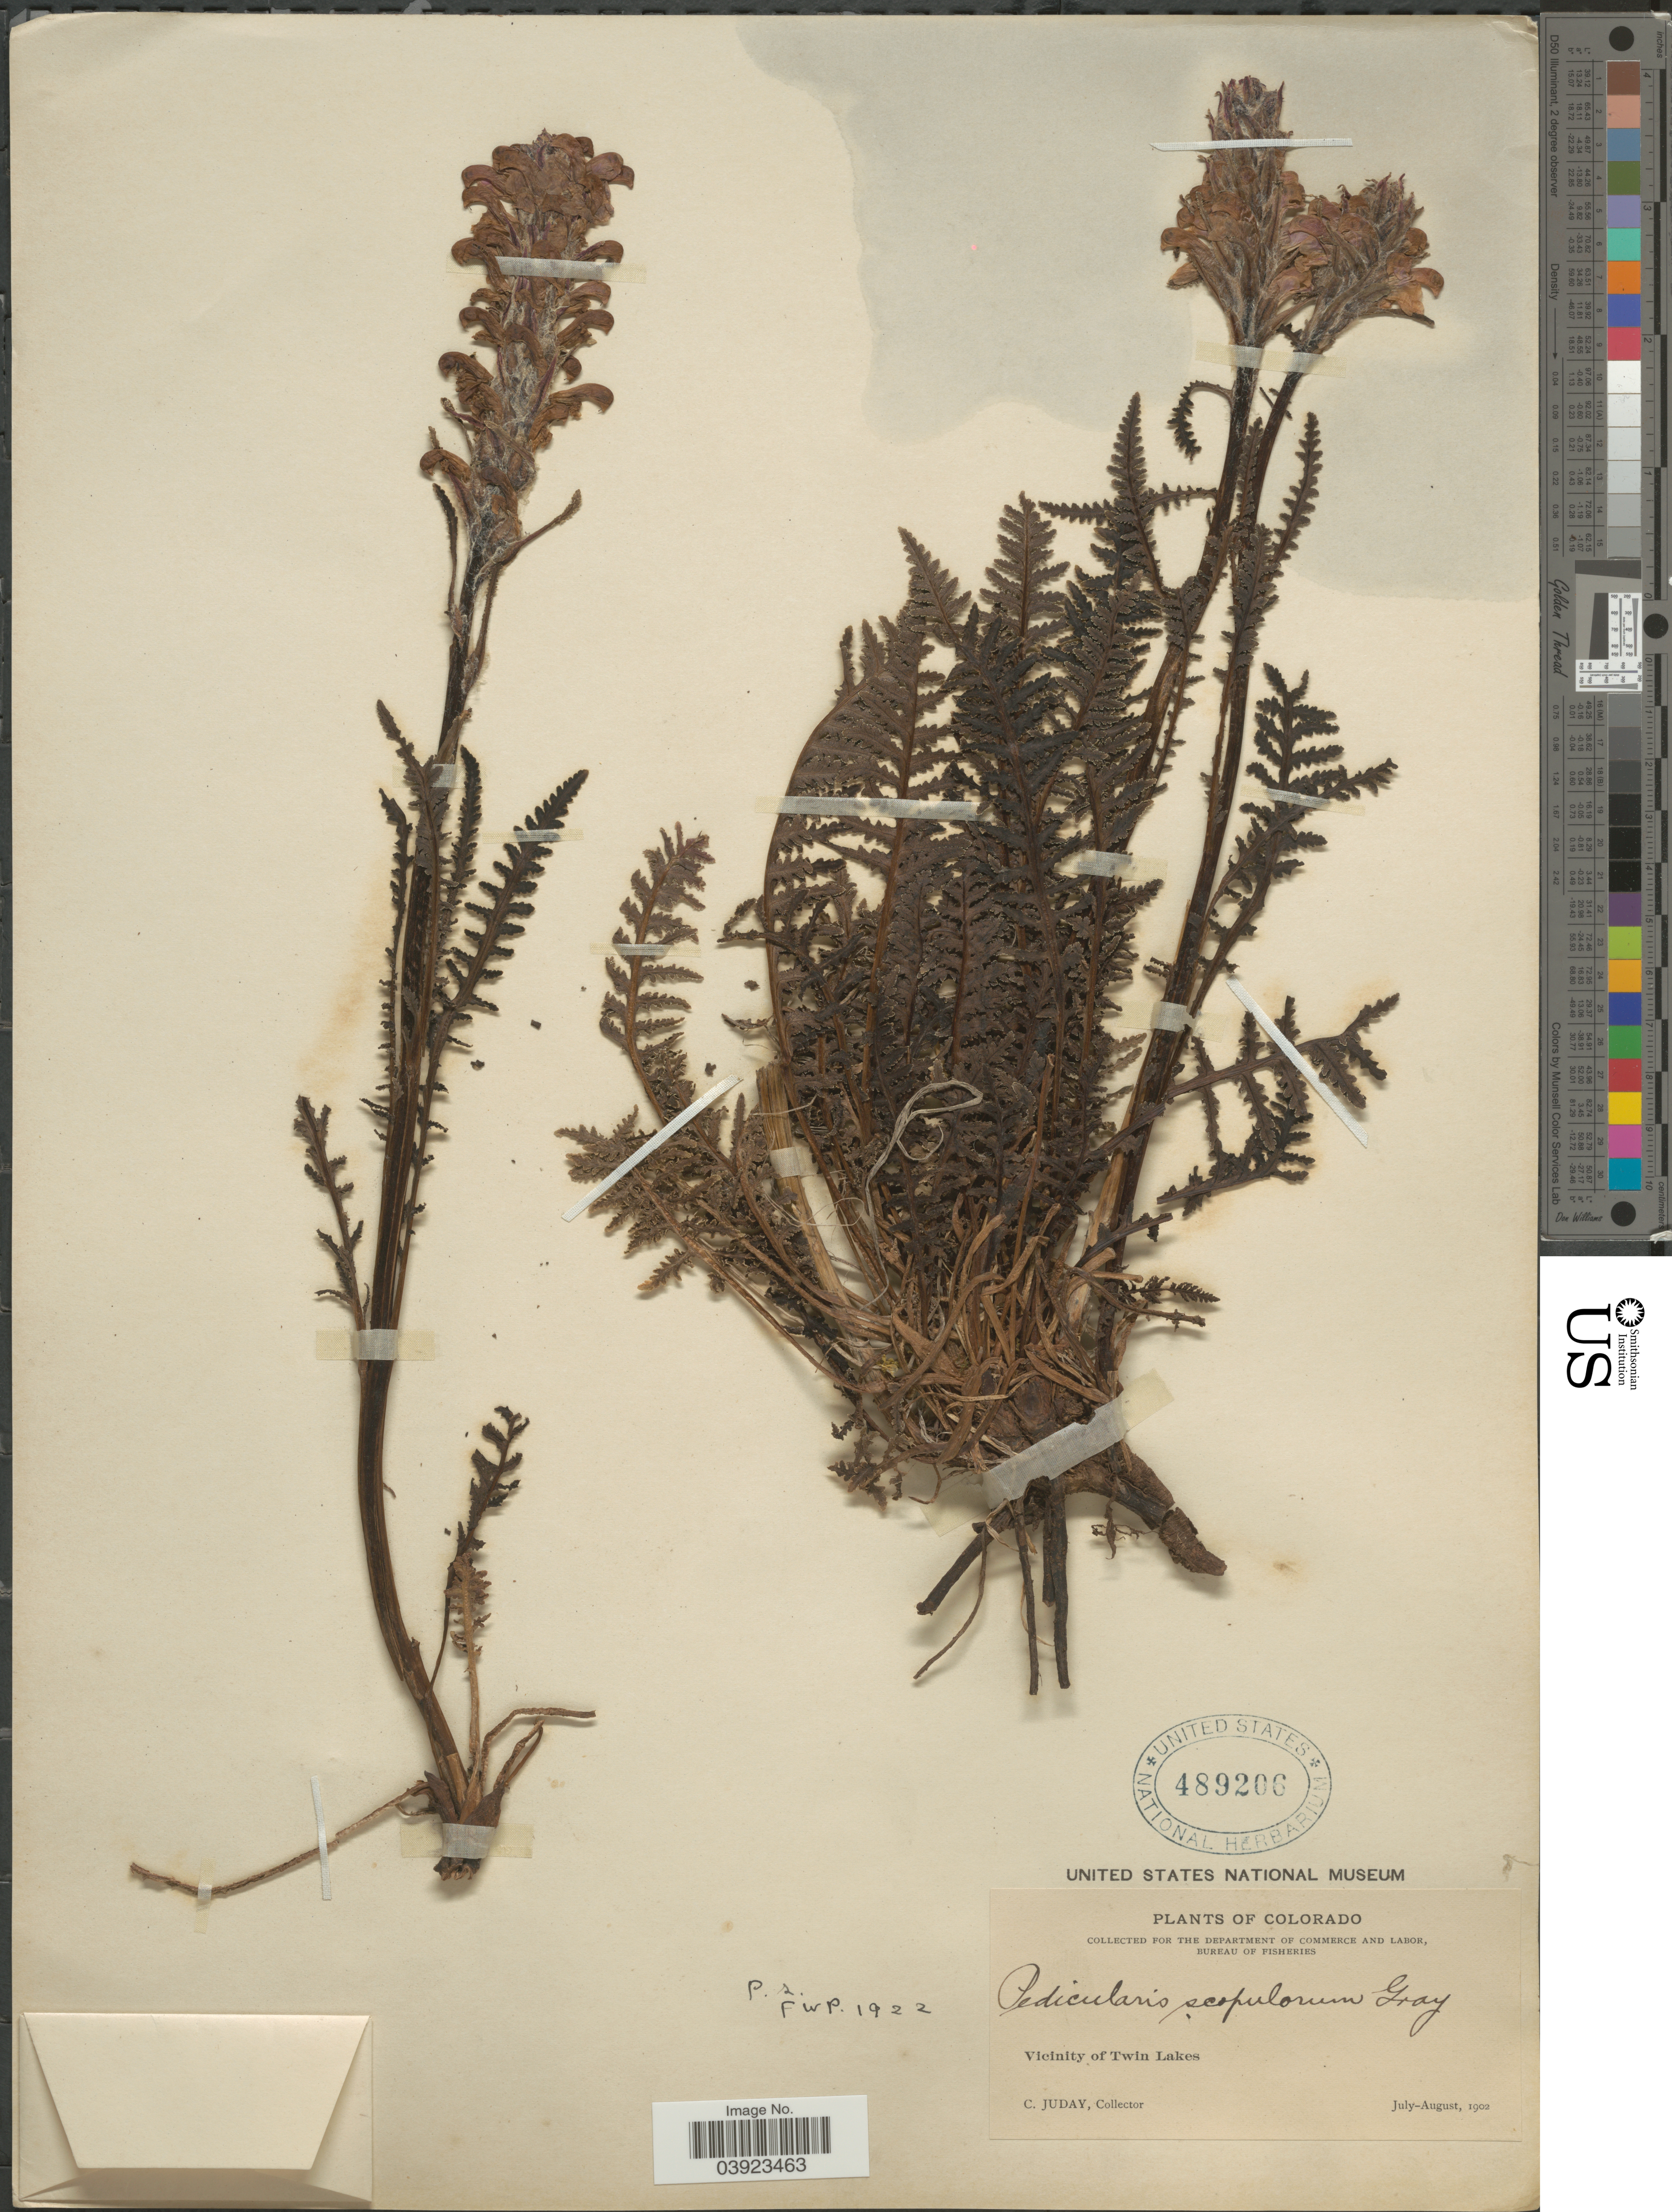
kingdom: Plantae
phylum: Tracheophyta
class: Magnoliopsida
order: Lamiales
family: Orobanchaceae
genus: Pedicularis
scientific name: Pedicularis scopulorum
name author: A. Gray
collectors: C. Juday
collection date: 1902-07/1902-08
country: United States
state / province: Colorado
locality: Vicinity of Twin Lakes.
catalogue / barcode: US 489206